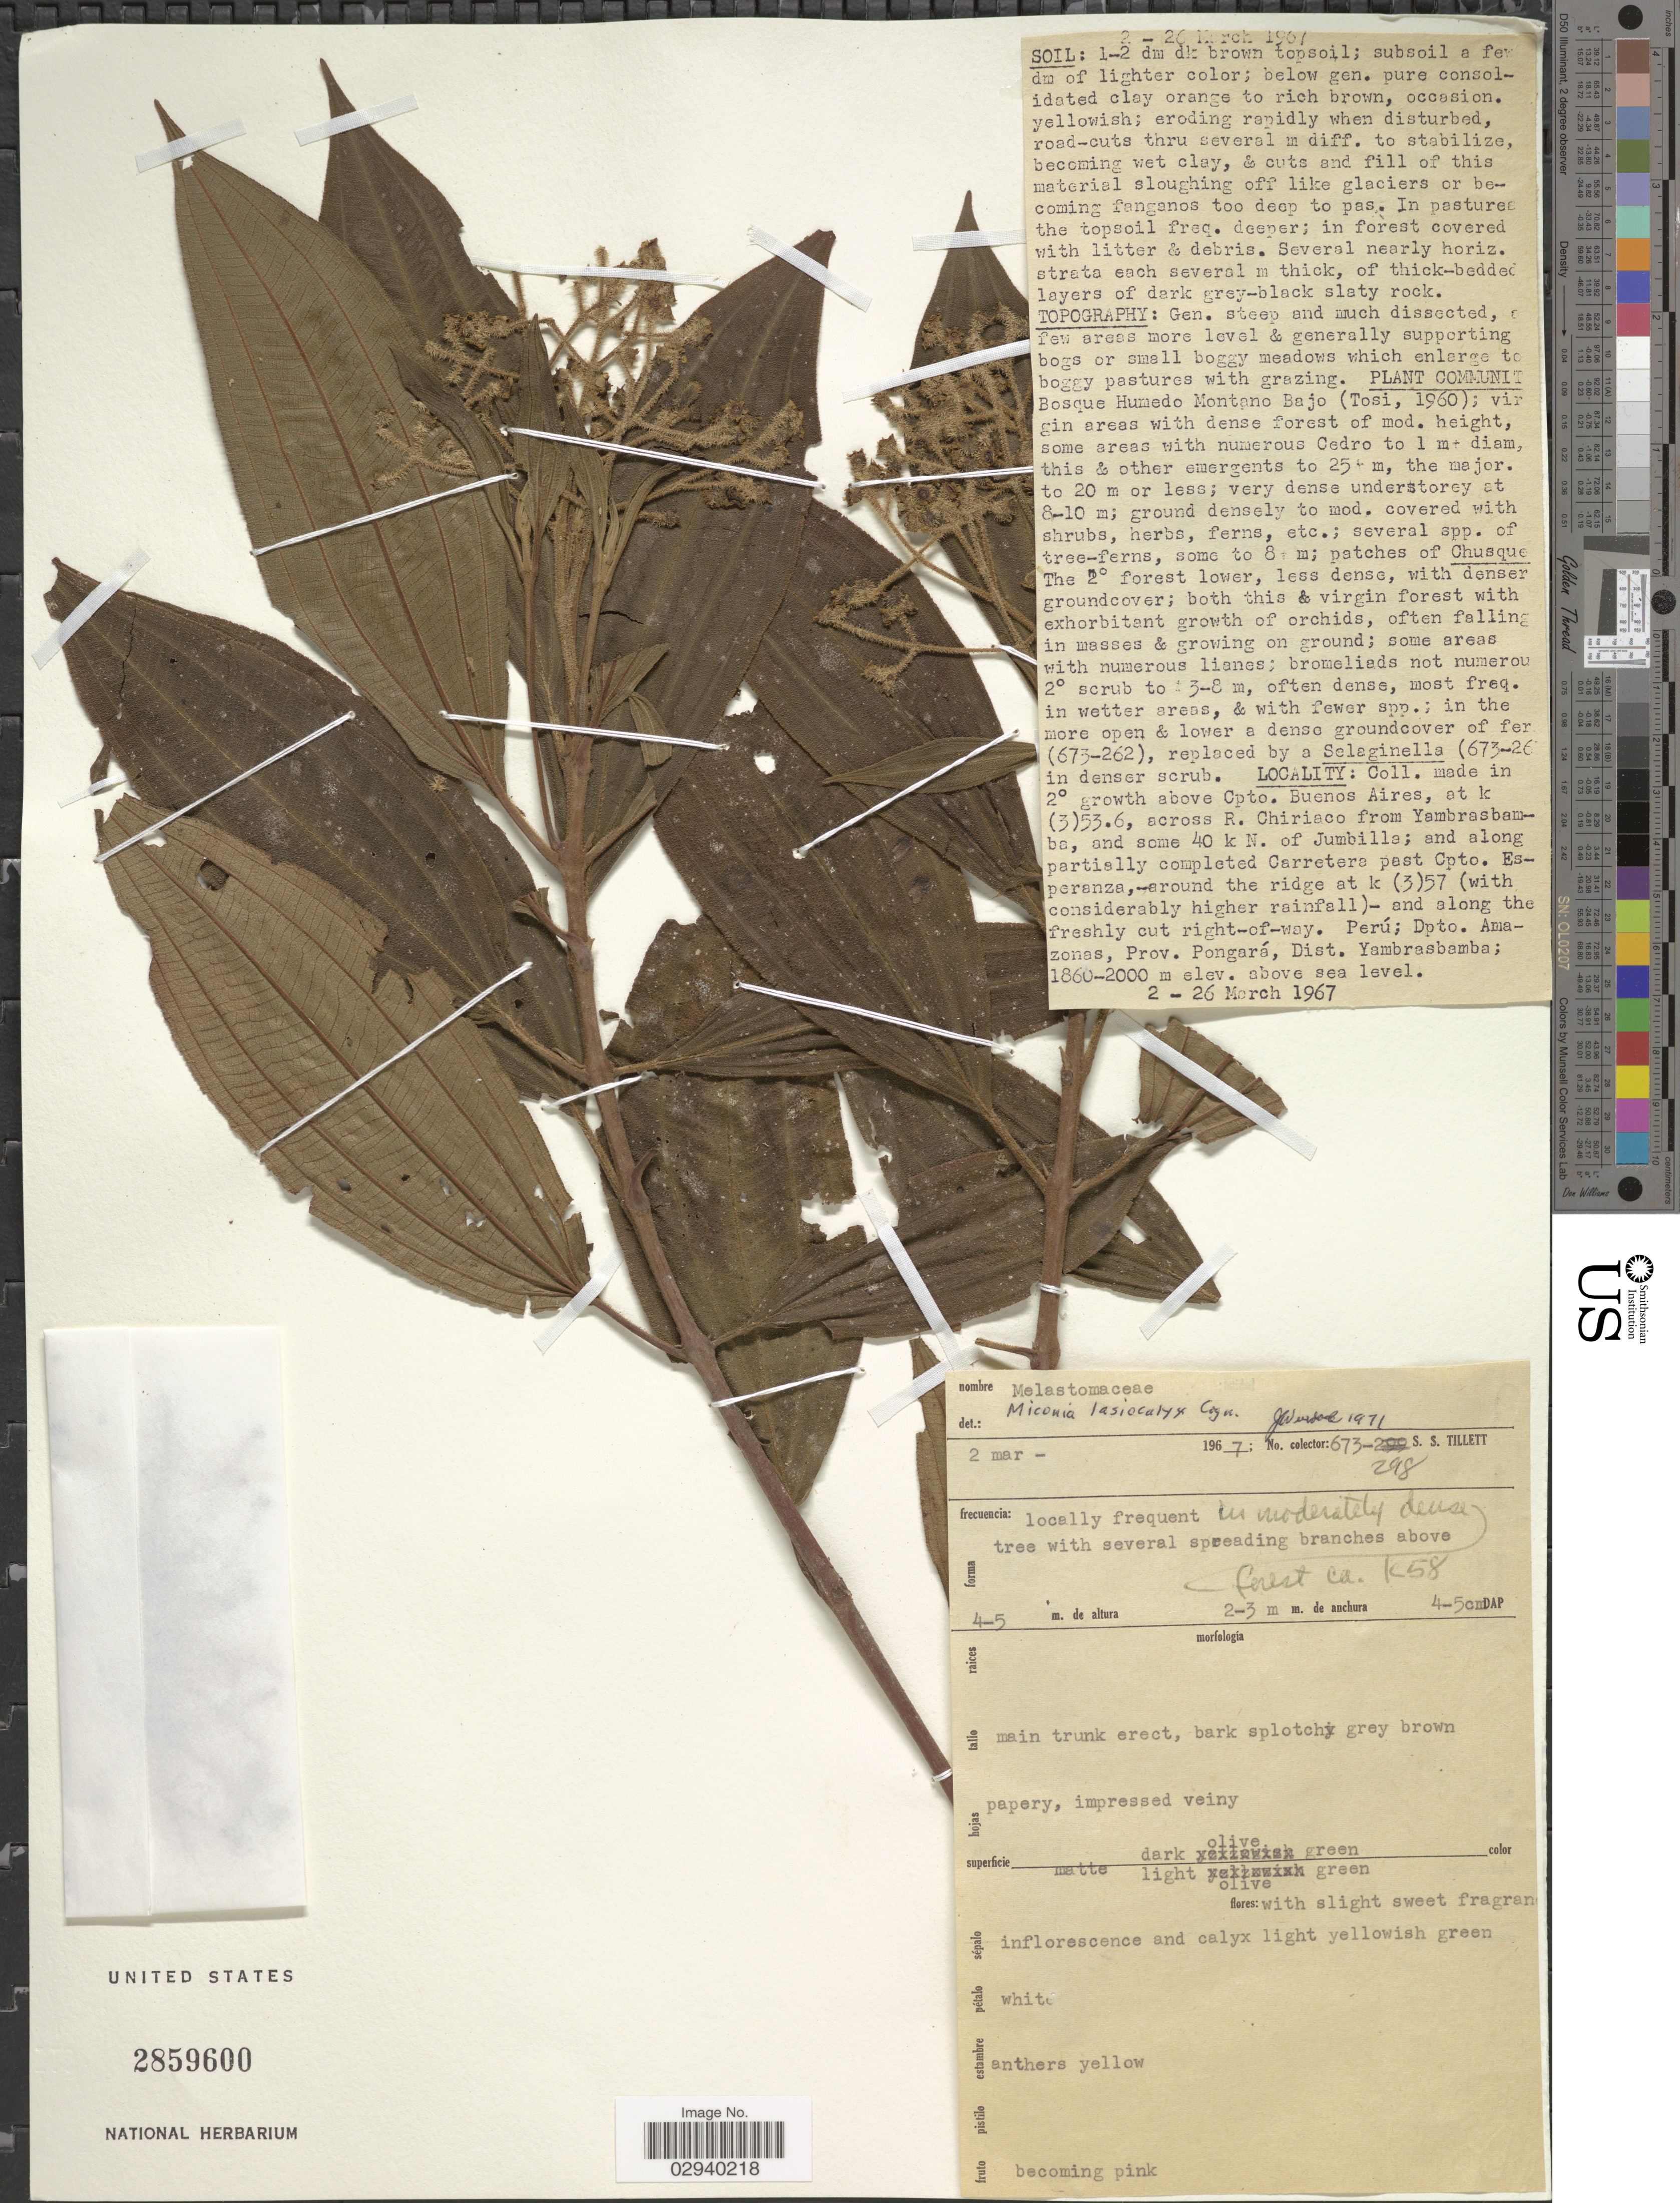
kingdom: Plantae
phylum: Tracheophyta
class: Magnoliopsida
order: Myrtales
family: Melastomataceae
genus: Miconia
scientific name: Miconia lasiocalyx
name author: Cogn.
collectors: S. S. Tillett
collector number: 673-298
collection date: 1967-03-02/1967-03-26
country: Peru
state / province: Amazonas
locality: Above Cpto. Buenos Aires, at k (3)53.6, across R. Chiriaco from Yambrasbamba, and some 40 k N. of Jumbilla; and along partially completed Carretera past Cpto. Esperanza, -around the ridge at K (3)57- and along the frshly cut right-of-way. Dpto. Amazonas, Prov. Pongará, Dist. Yambrasbamba.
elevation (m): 1860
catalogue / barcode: US 2859600